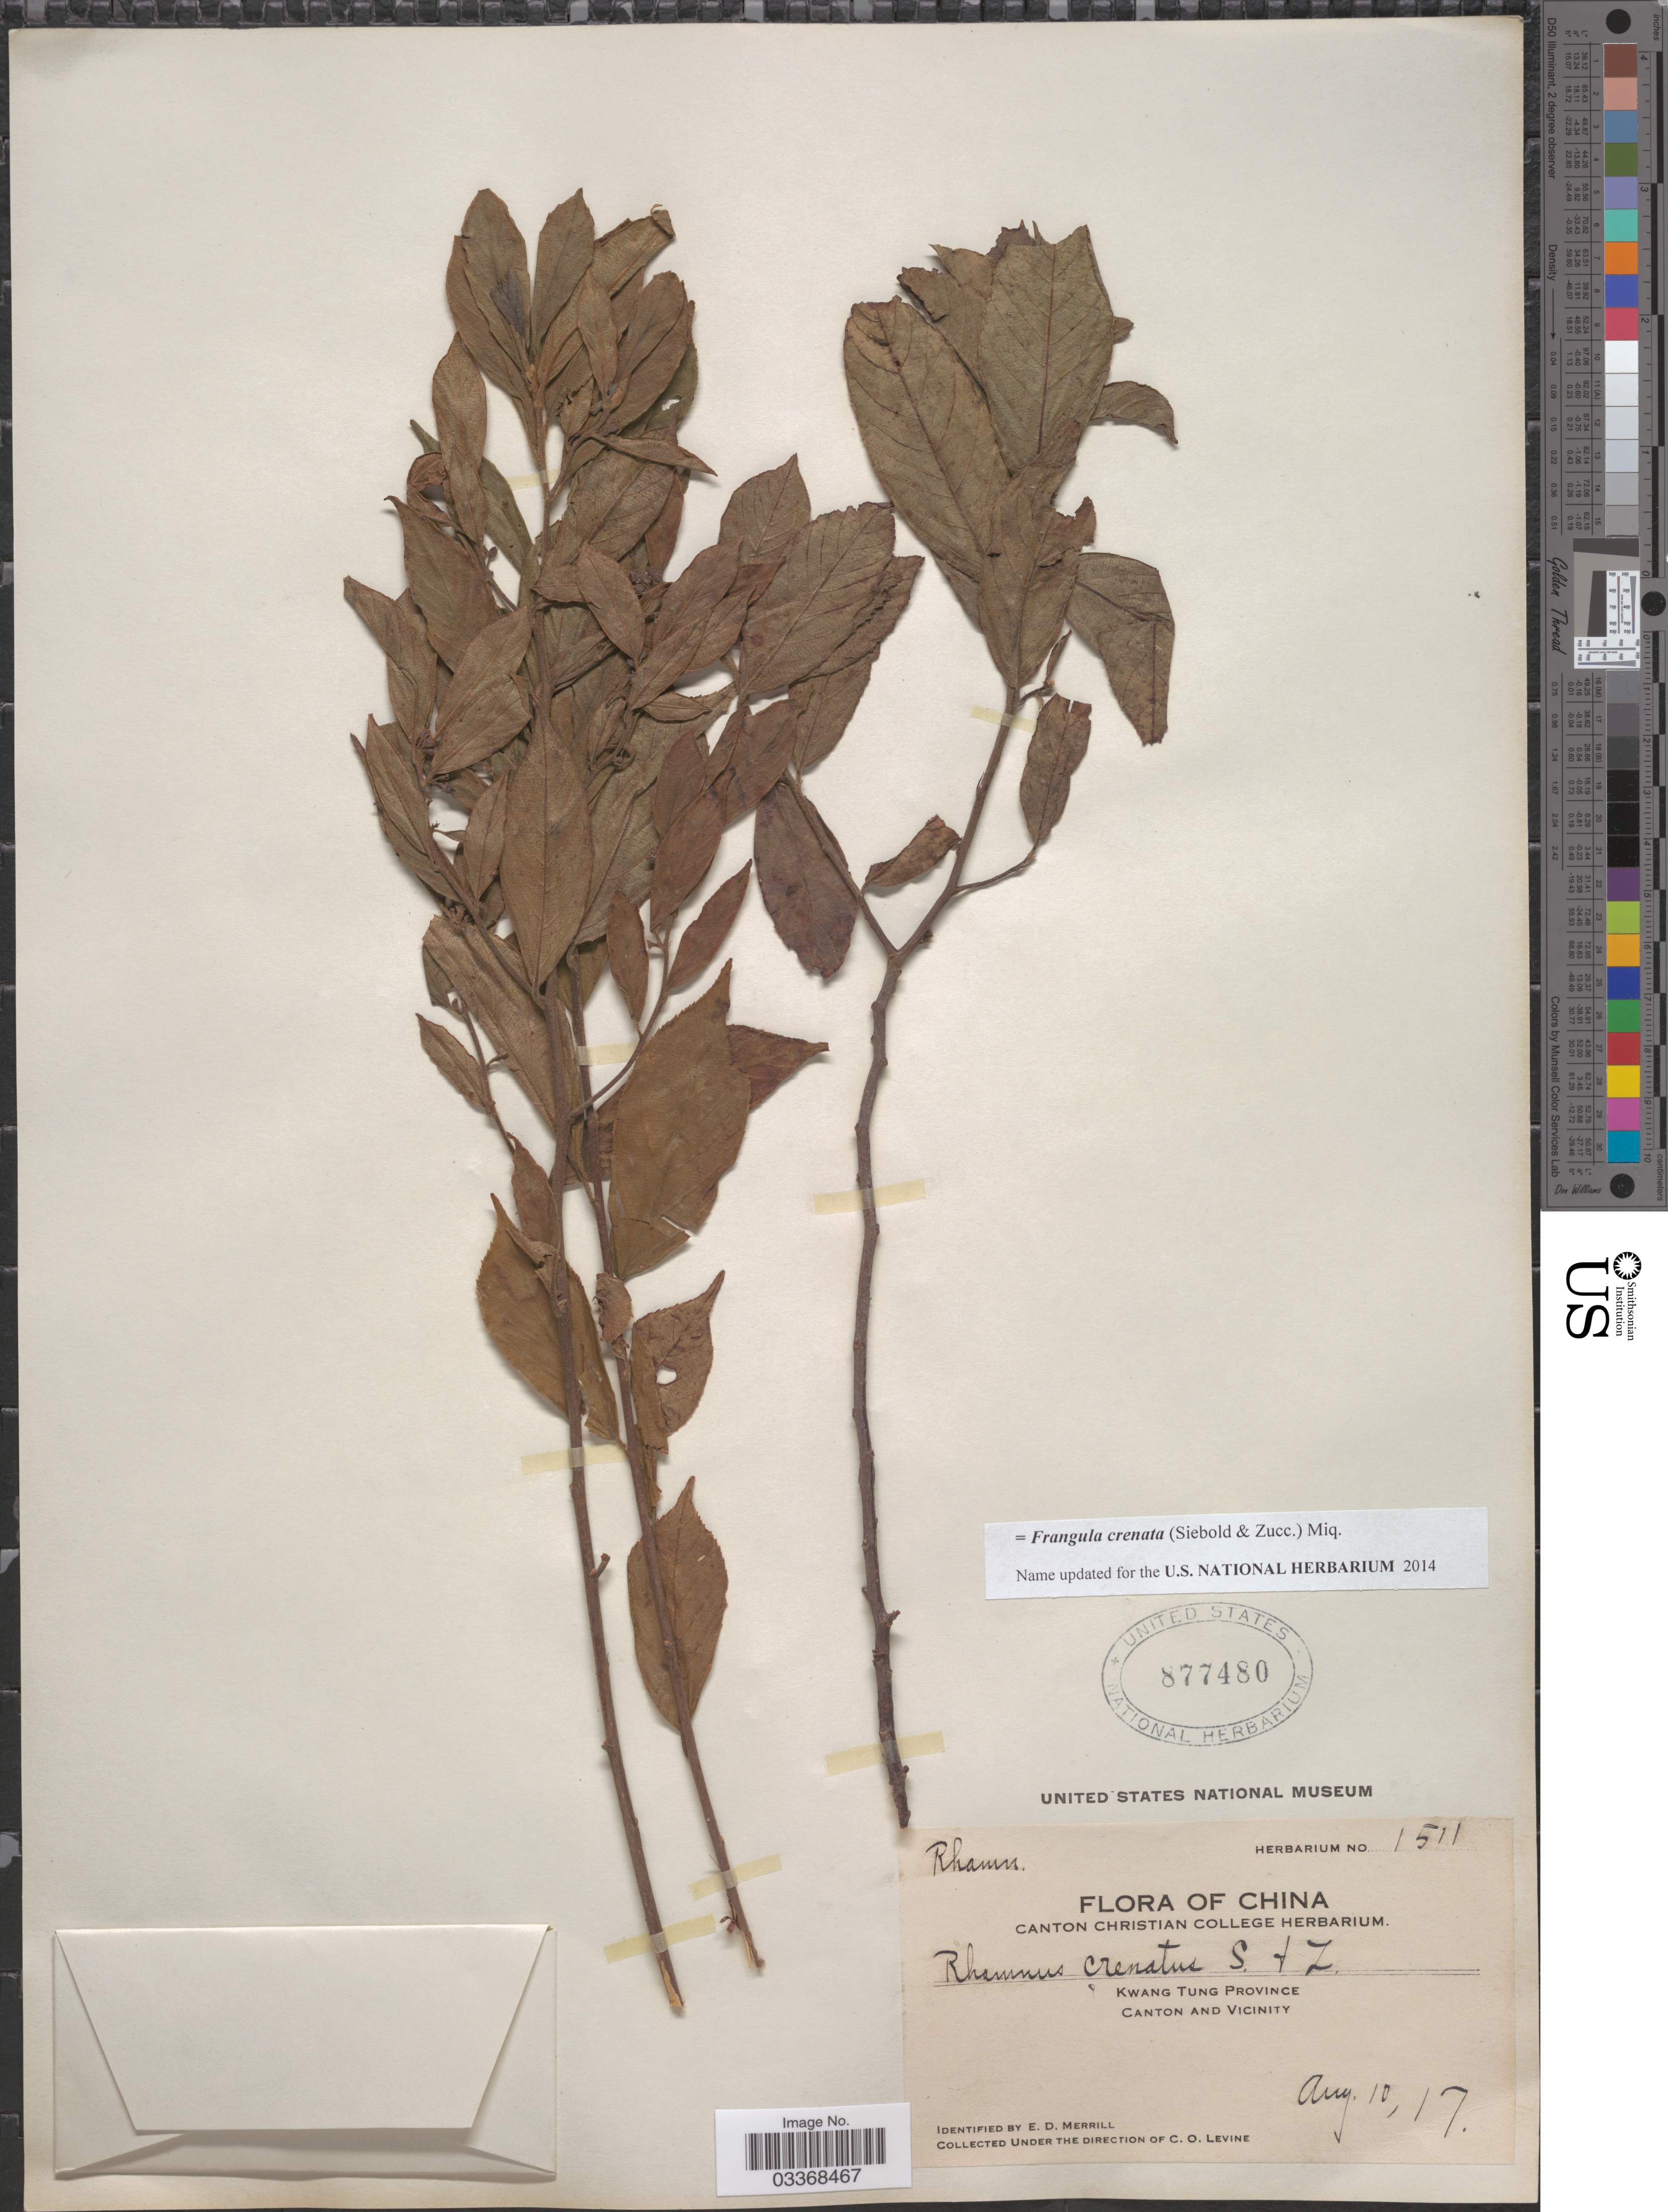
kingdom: Plantae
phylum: Tracheophyta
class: Magnoliopsida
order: Rosales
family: Rhamnaceae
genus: Frangula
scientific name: Frangula crenata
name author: (Siebold & Zucc.) Miq.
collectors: C. O. Levine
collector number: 1511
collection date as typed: Transcribed d/m/y: 10/8/17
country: China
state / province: Guangdong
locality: Kwang Tung Province. Canton and Vicinity.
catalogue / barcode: US 877480